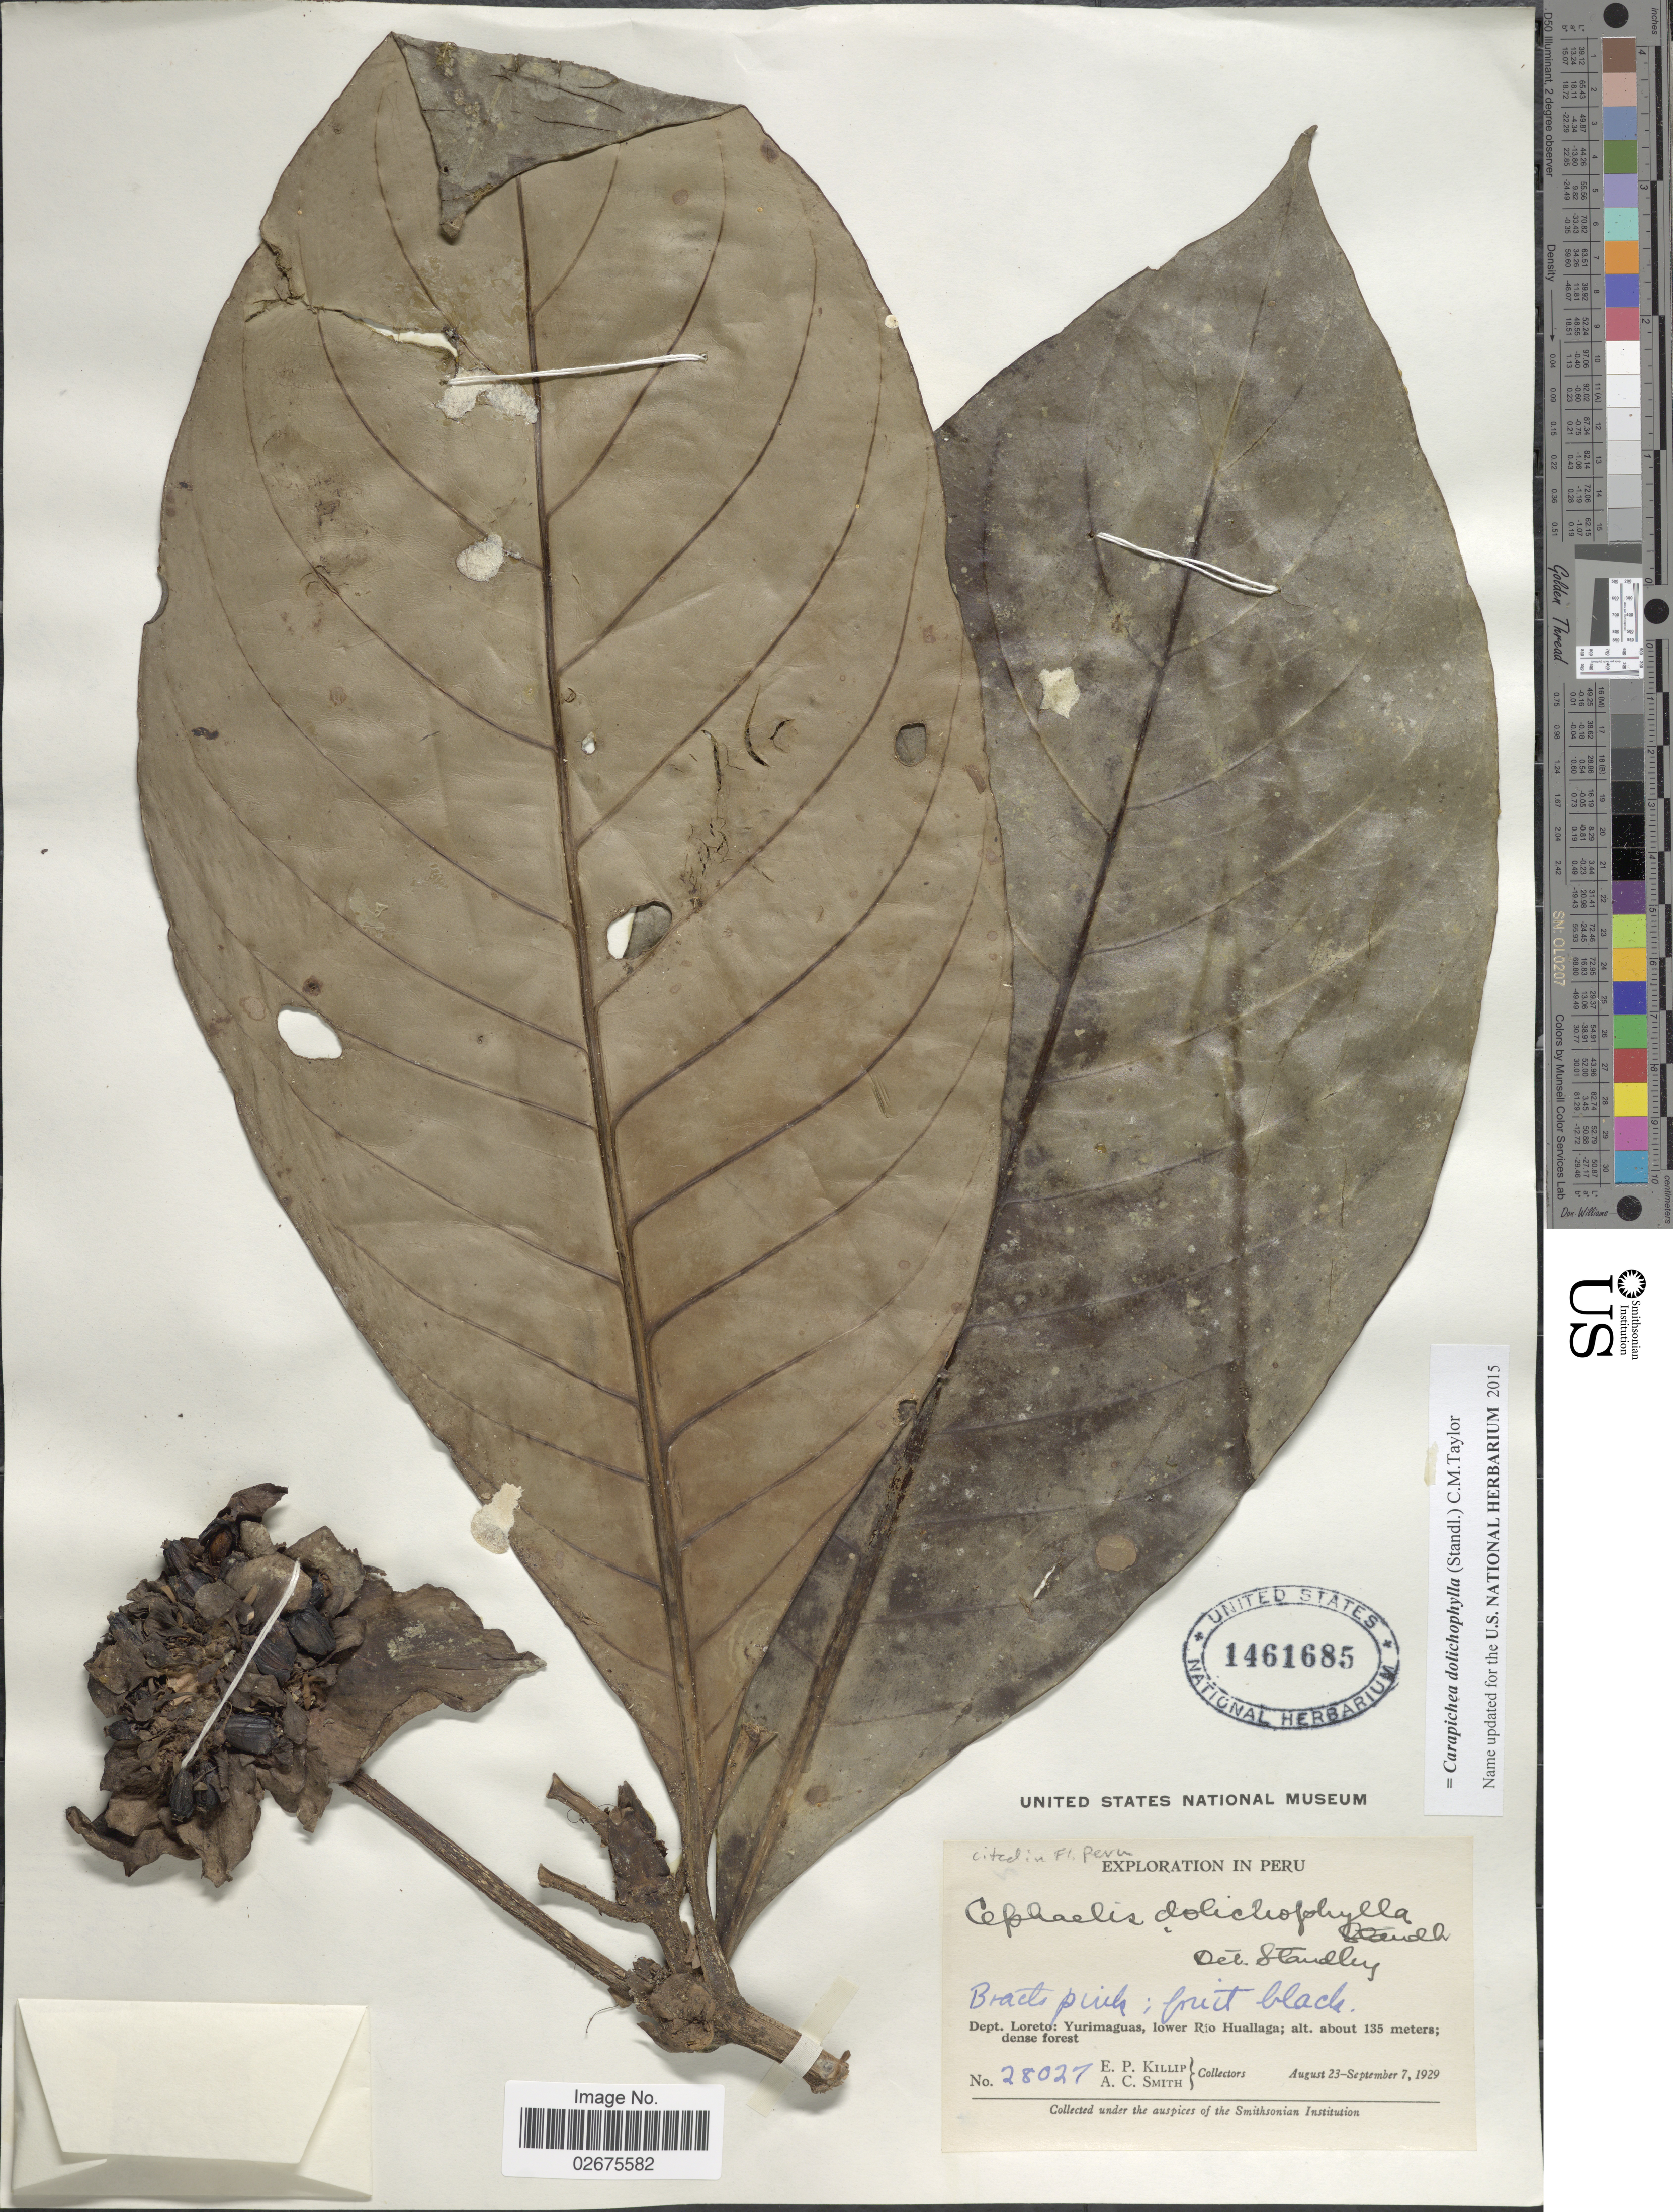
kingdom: Plantae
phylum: Tracheophyta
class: Magnoliopsida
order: Gentianales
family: Rubiaceae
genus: Carapichea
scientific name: Carapichea dolichophylla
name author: (Standl.) C.M. Taylor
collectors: E. P. Killip & A. C. Smith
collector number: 28027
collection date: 1929-08-23/1929-09-07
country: Peru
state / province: Loreto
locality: Yurimaguas, lower Rio Huallaga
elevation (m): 135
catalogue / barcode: US 1461685